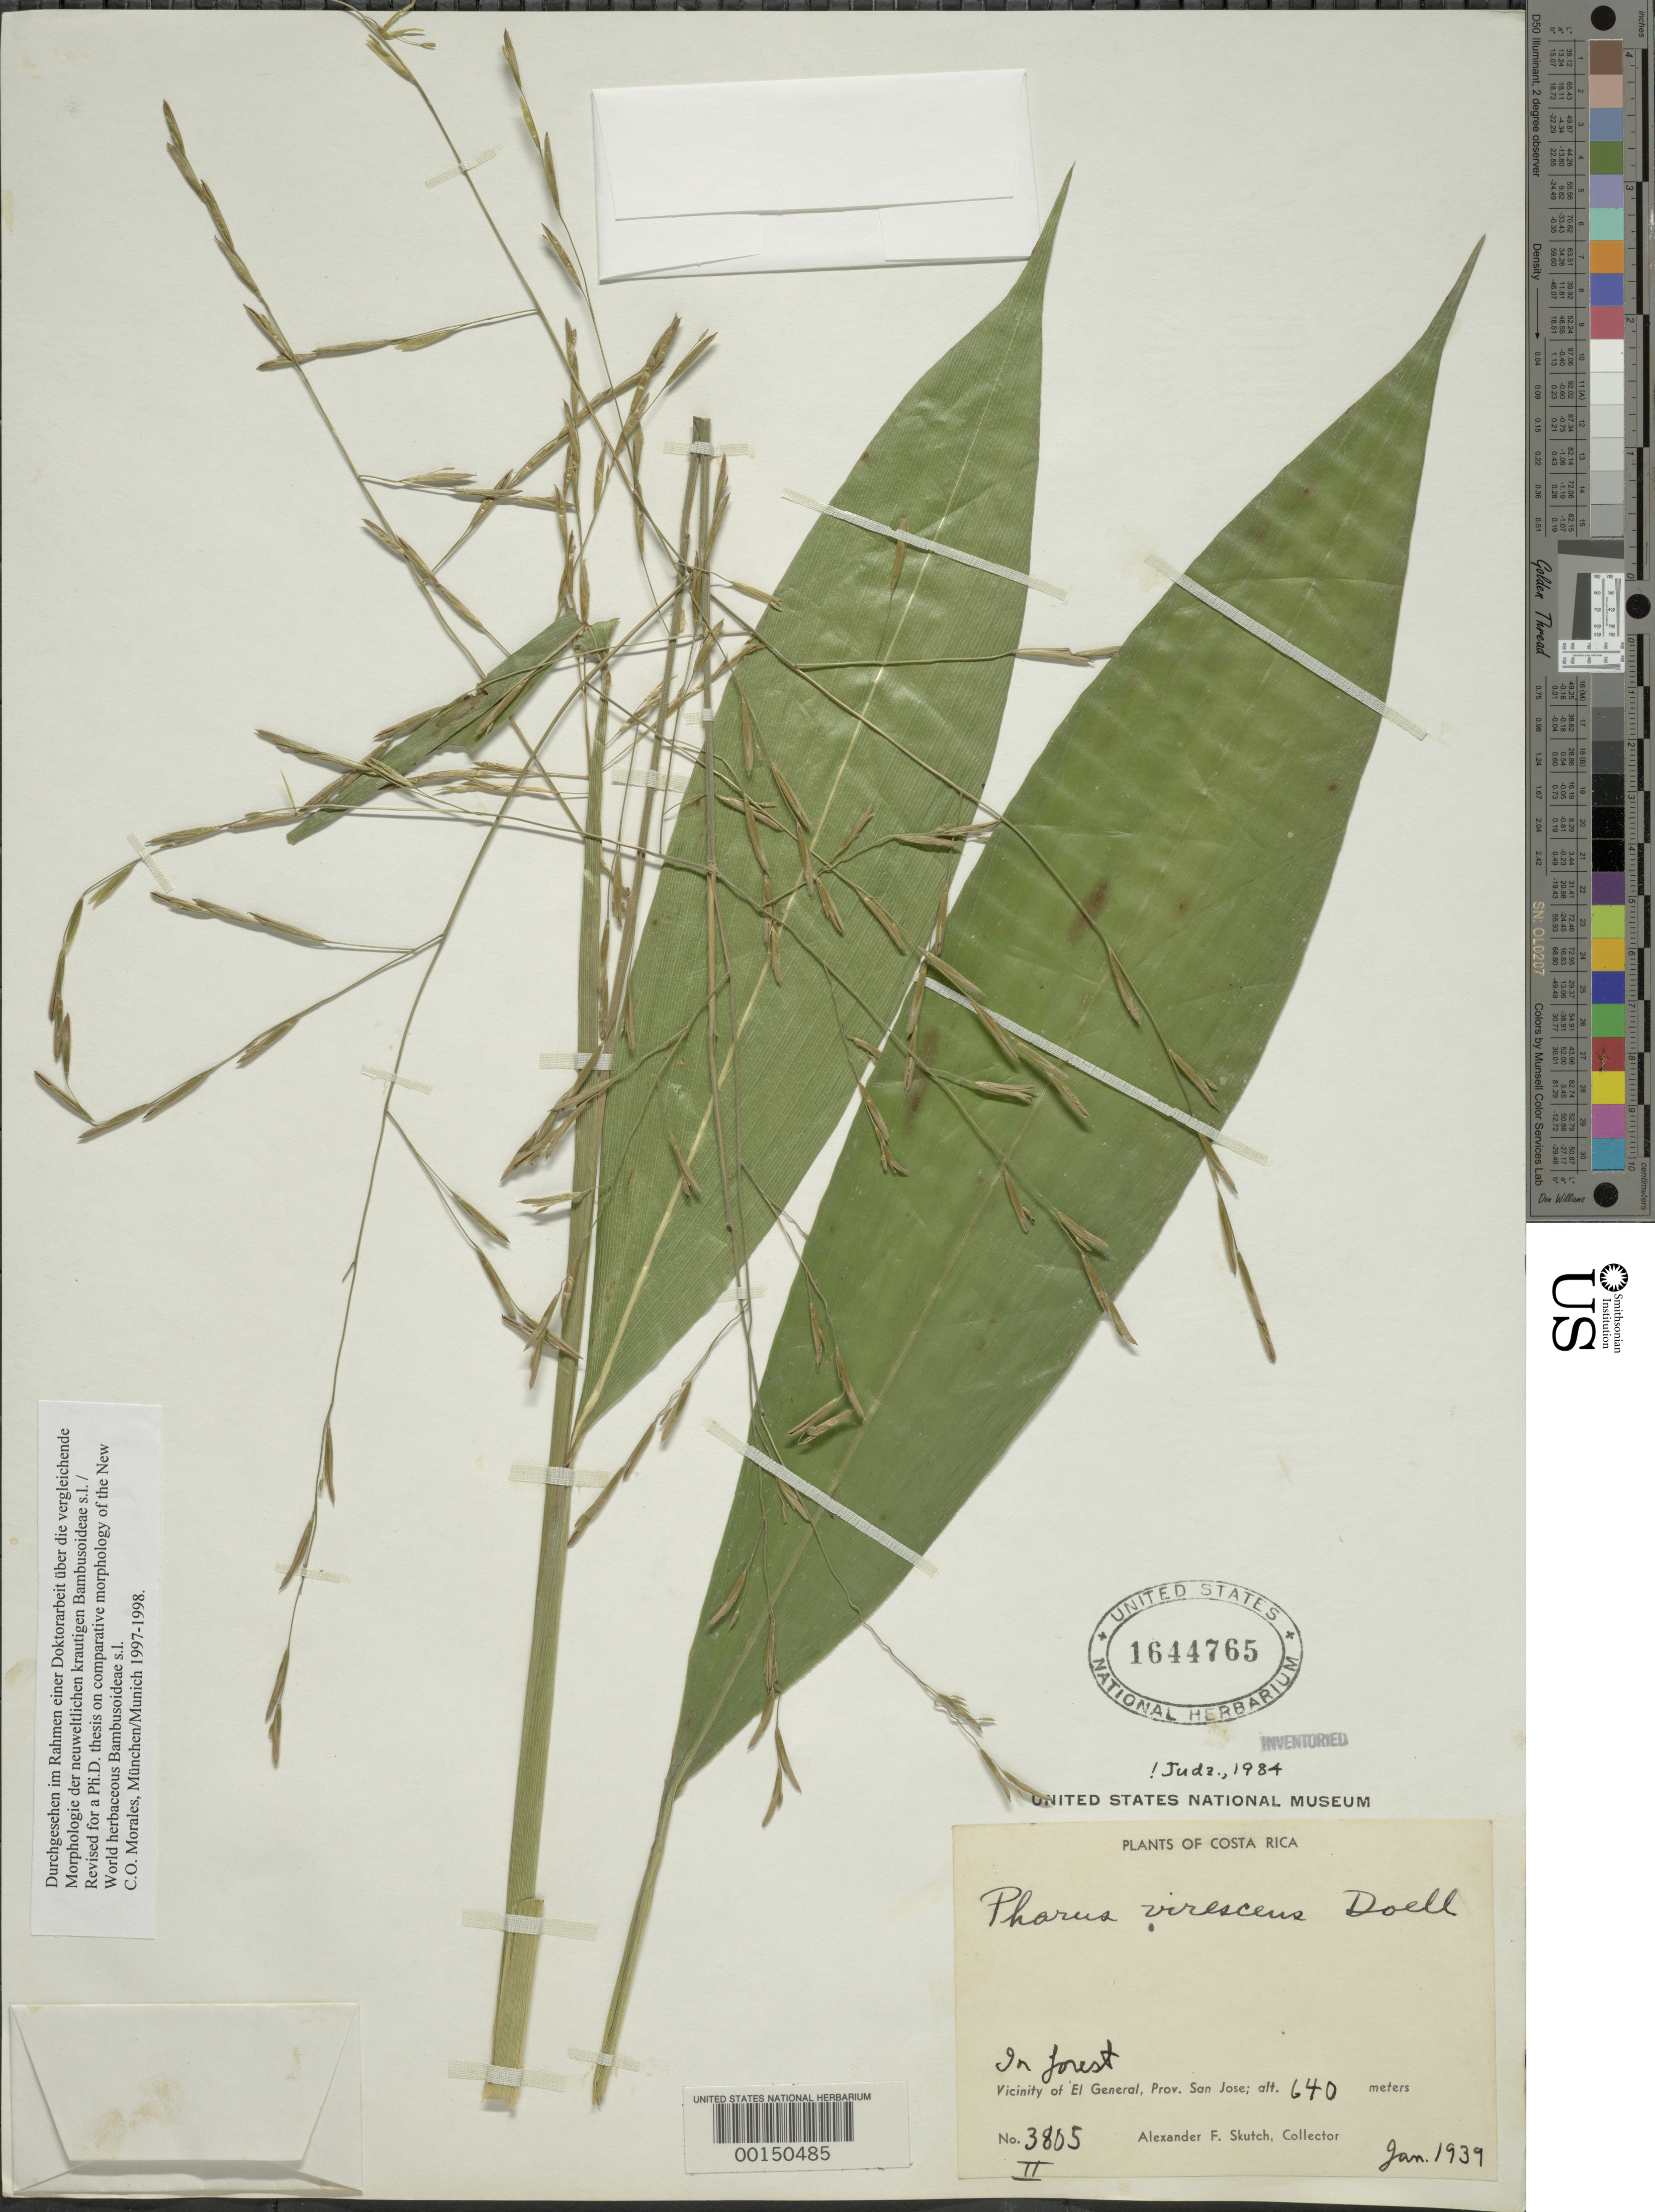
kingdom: Plantae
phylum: Tracheophyta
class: Liliopsida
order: Poales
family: Poaceae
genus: Pharus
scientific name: Pharus virescens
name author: Döll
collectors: A. F. Skutch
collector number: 3805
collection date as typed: Jan 1939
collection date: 1939-01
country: Costa Rica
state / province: San José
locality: El General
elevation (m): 640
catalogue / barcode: US 1644765